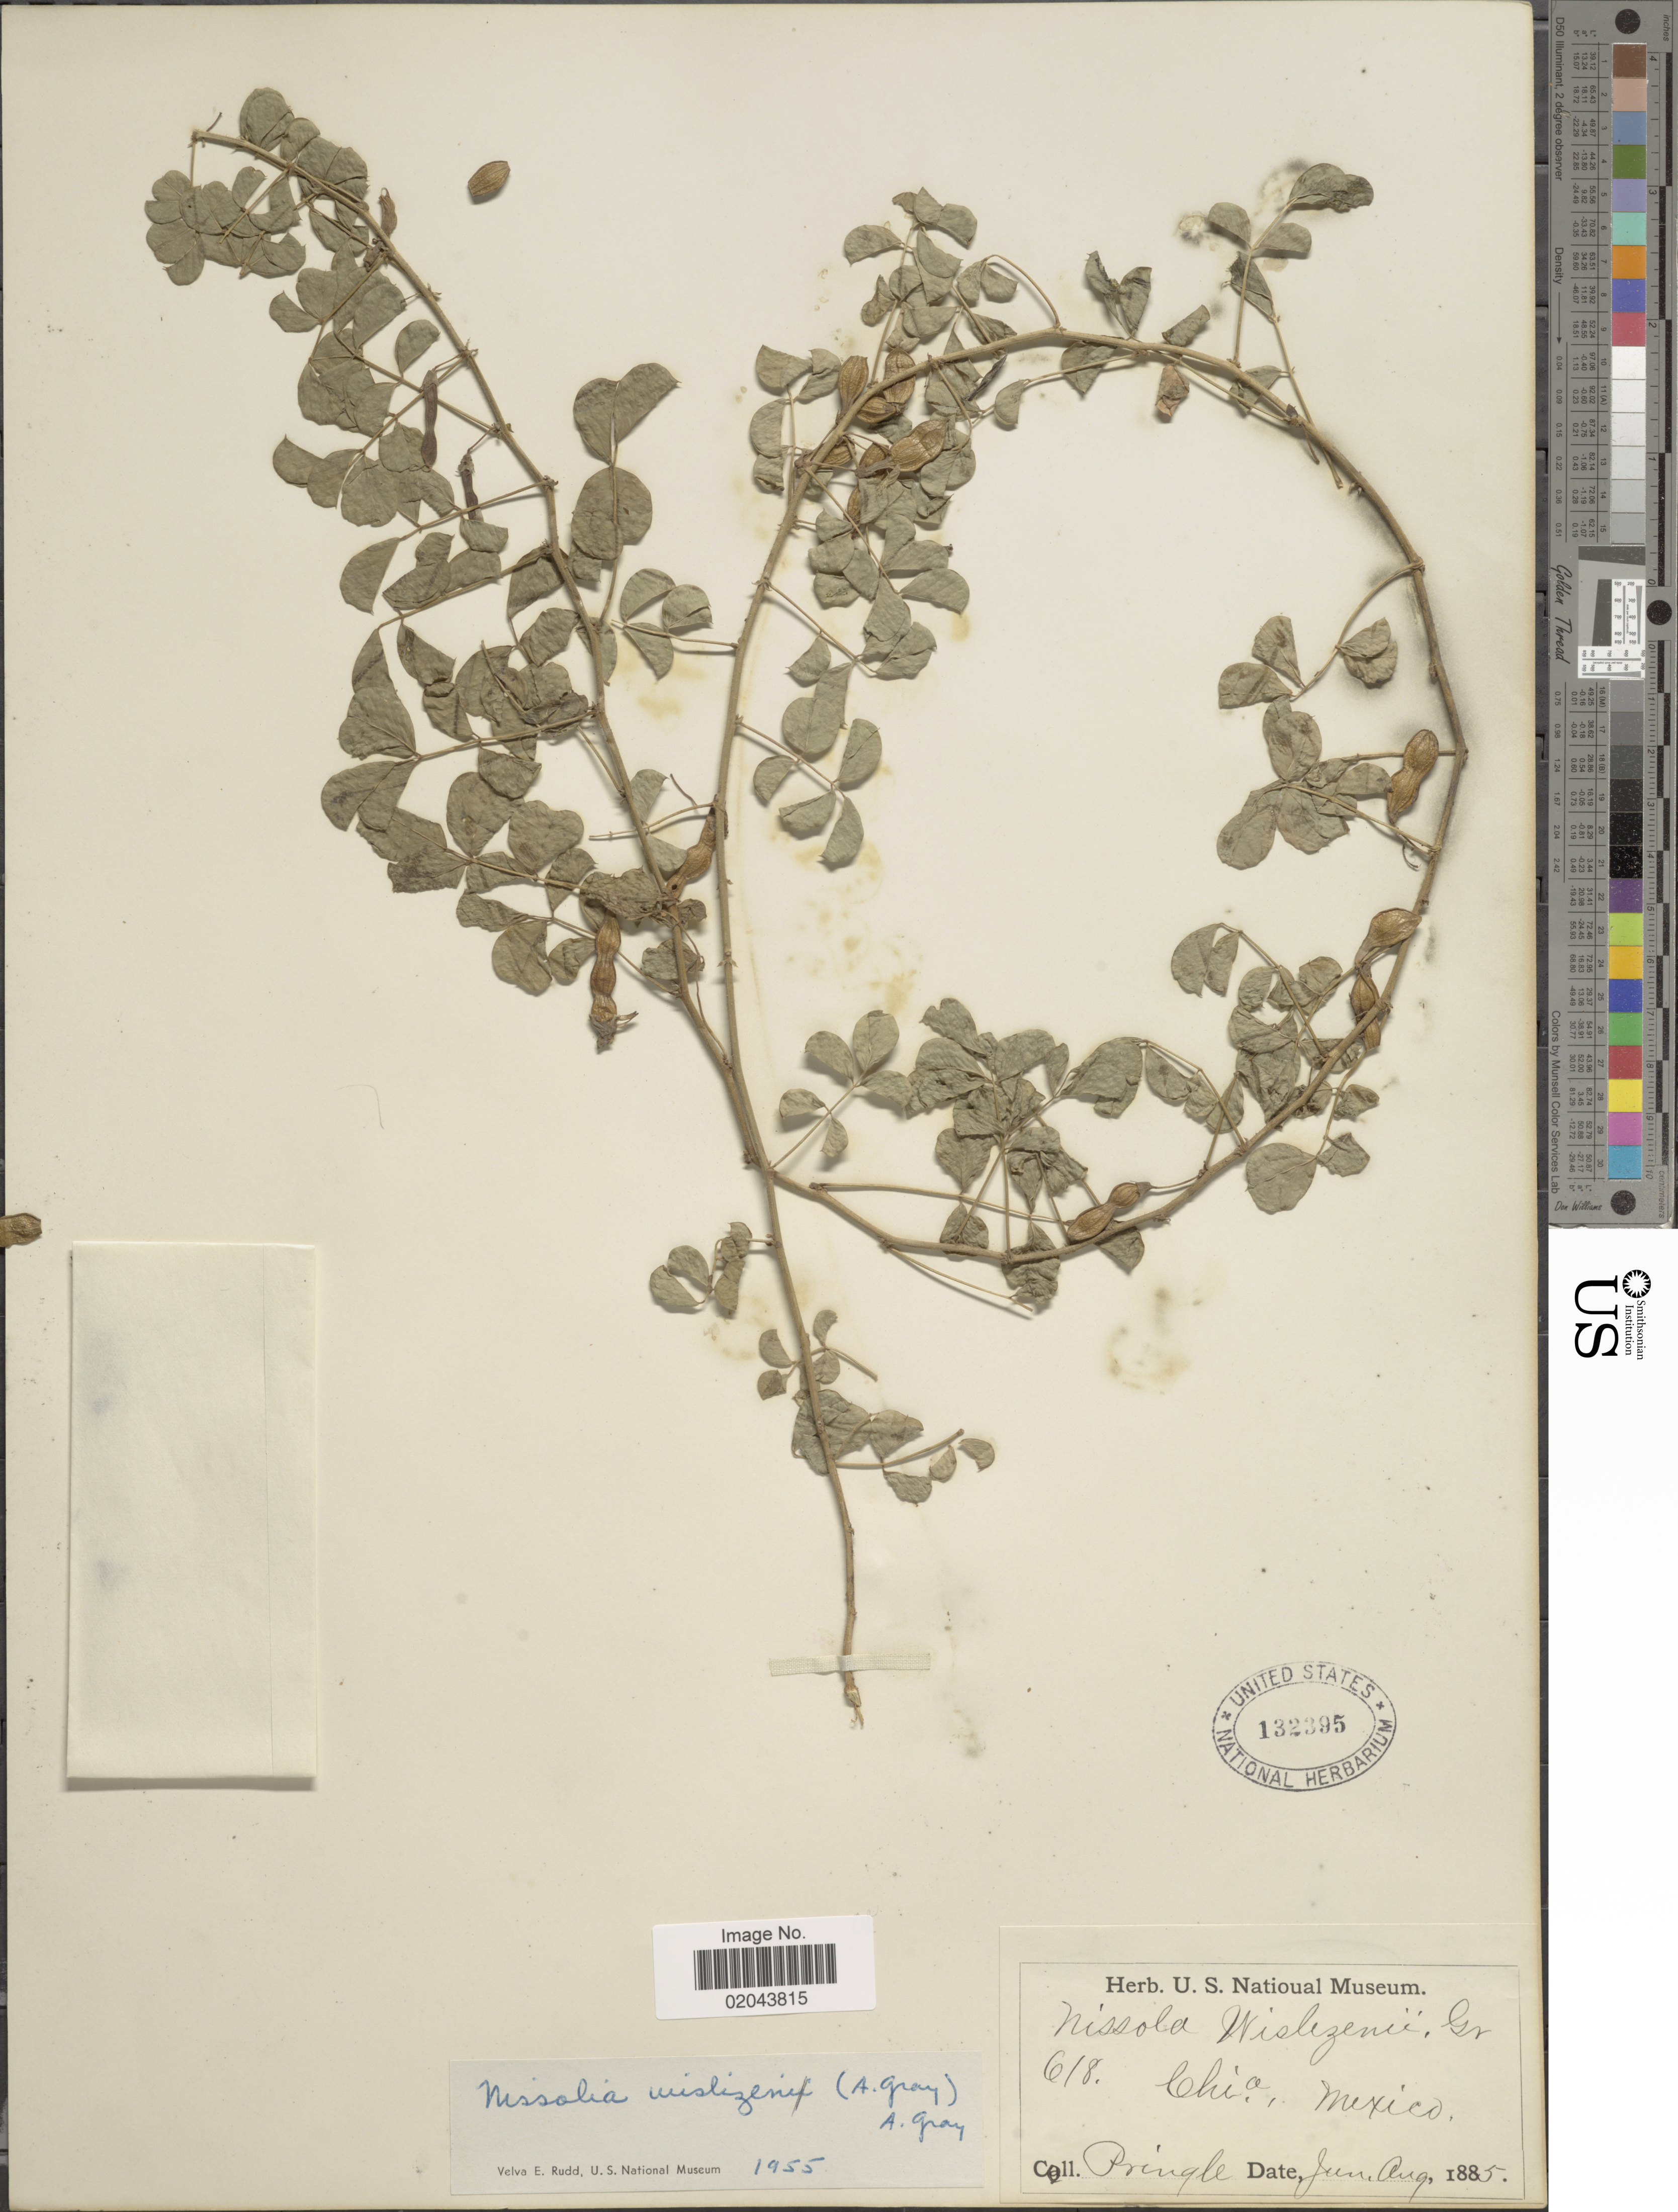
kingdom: Plantae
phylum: Tracheophyta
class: Magnoliopsida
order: Fabales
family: Fabaceae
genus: Nissolia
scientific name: Nissolia wislizeni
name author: A. Gray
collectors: -- Pringle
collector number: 618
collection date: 1885-06/1885-08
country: Mexico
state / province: Chiapas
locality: Chia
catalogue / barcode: US 132395